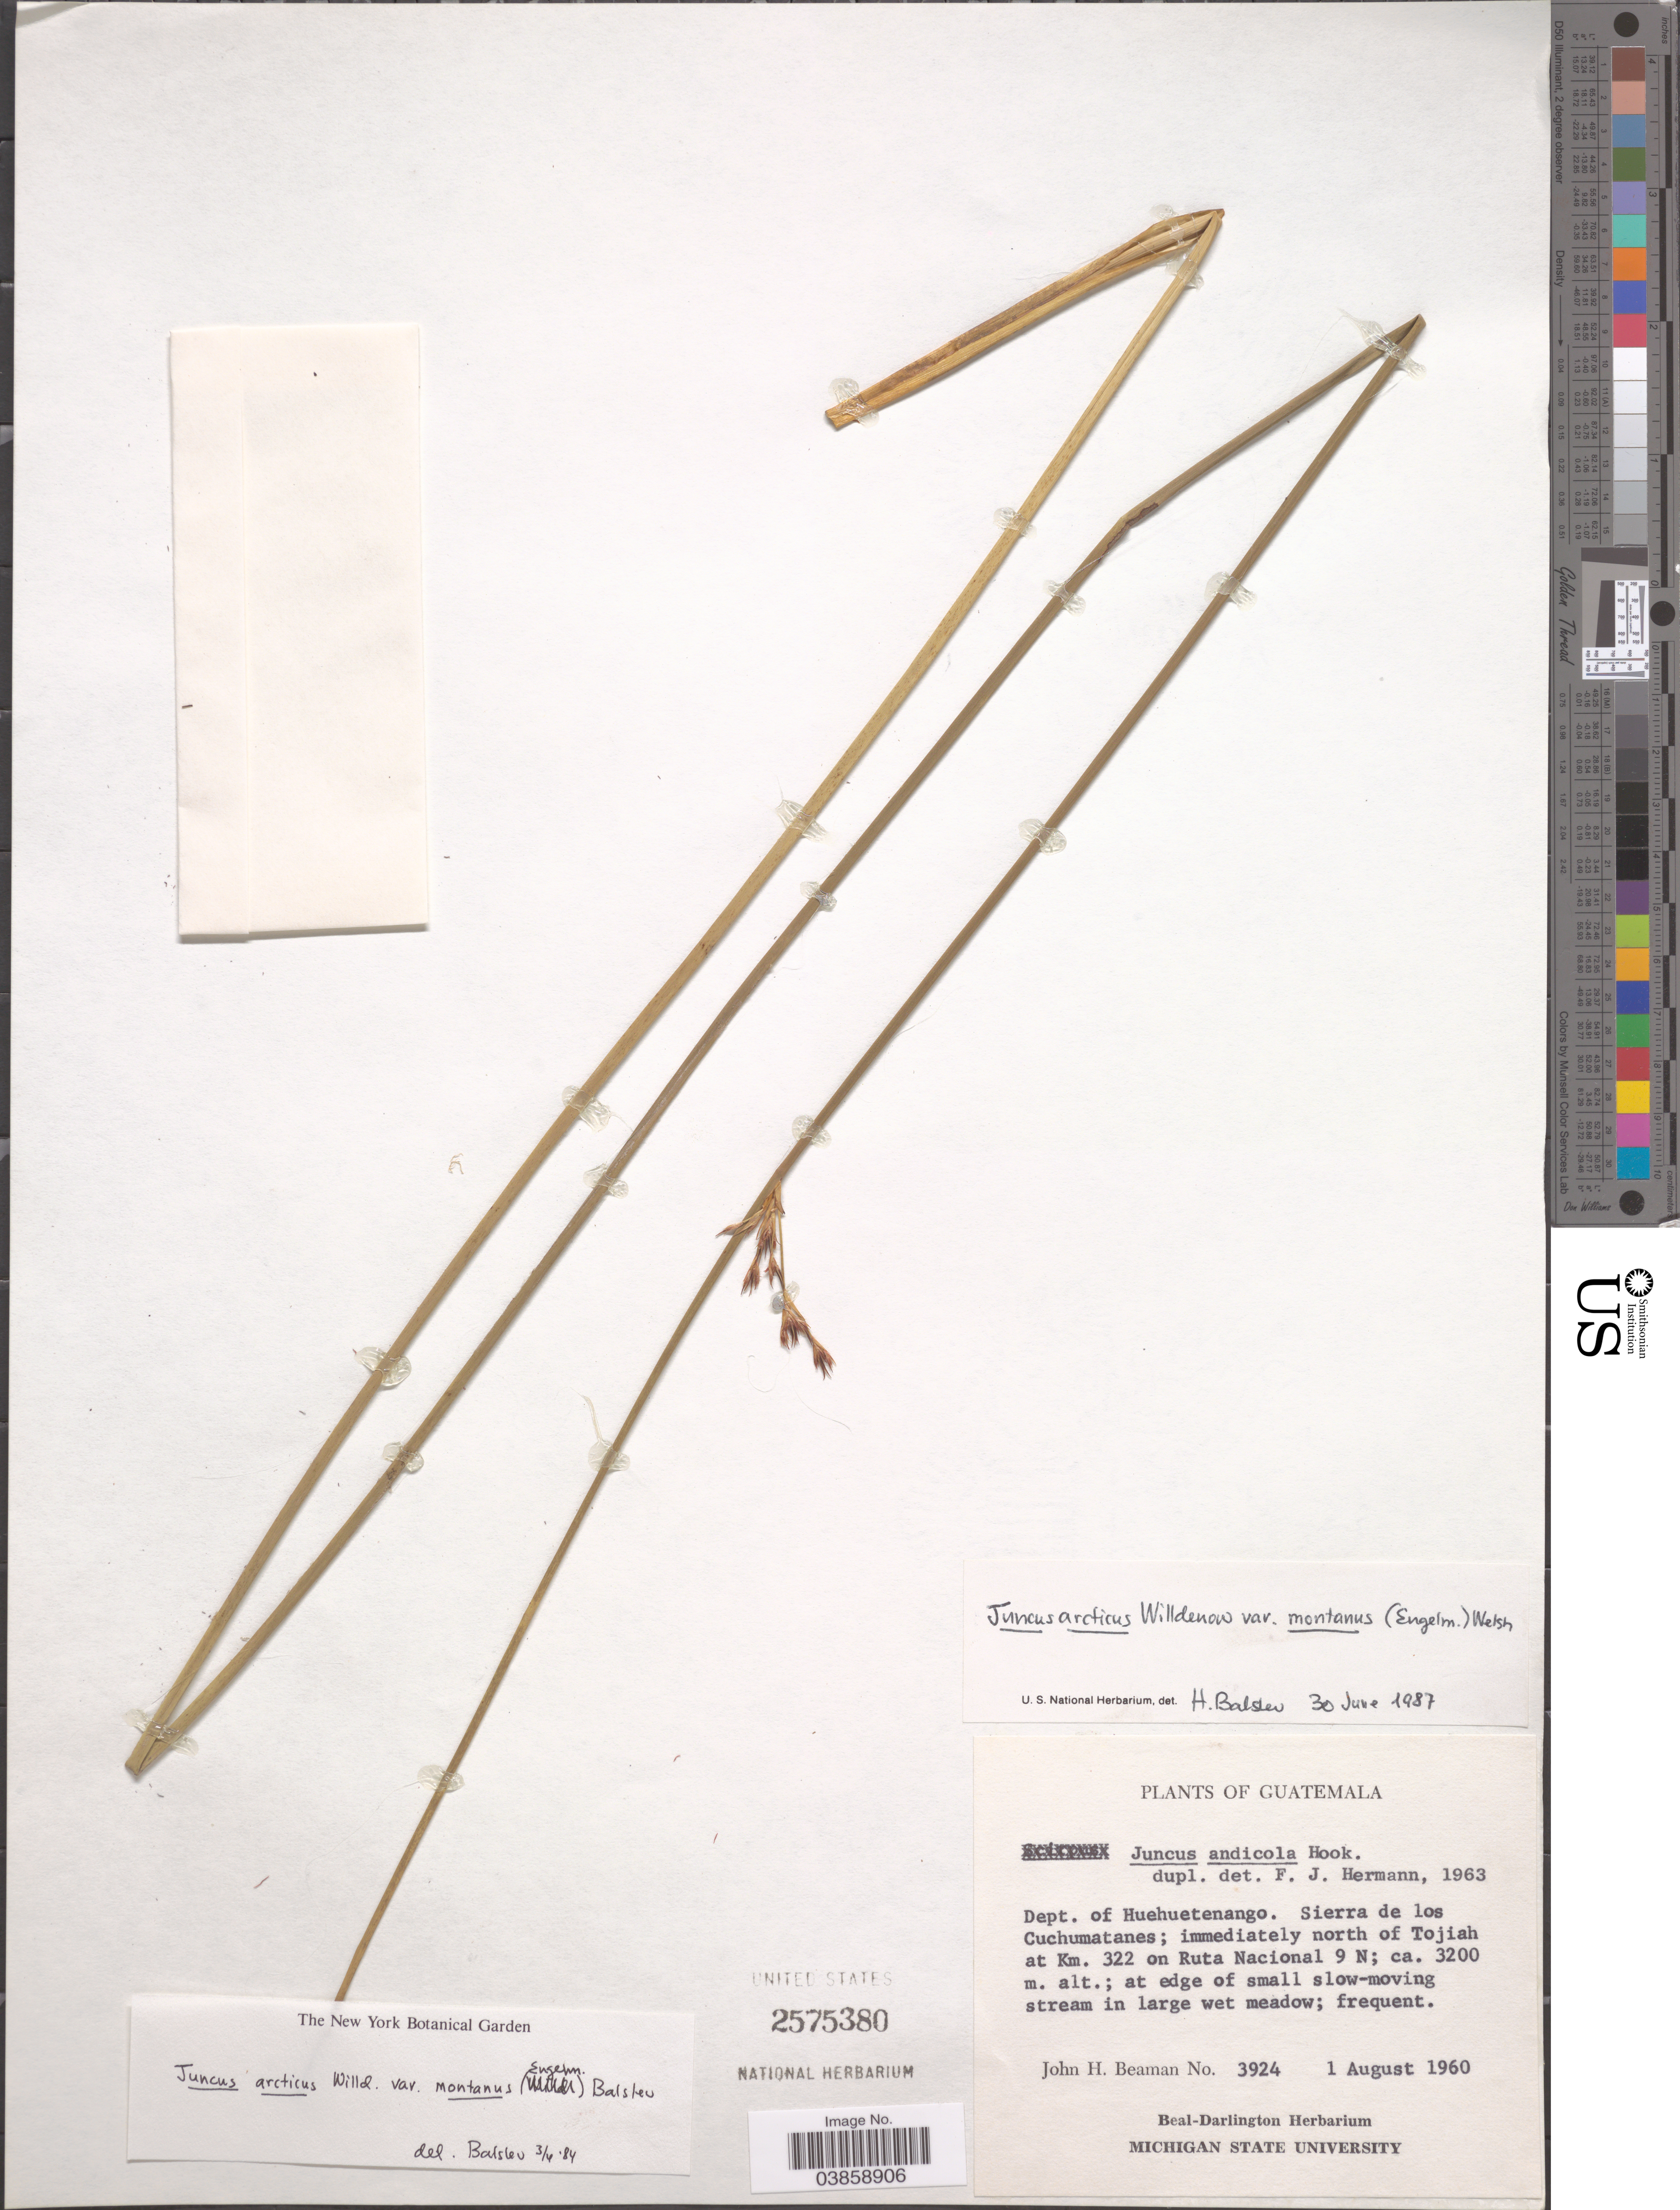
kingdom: Plantae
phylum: Tracheophyta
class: Liliopsida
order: Poales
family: Juncaceae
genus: Juncus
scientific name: Juncus arcticus var. montanus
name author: (Engelm.) S.L. Welsh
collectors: J. H. Beaman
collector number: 3924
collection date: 1960-08-01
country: Guatemala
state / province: Huehuetenango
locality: Dept. of Huehuetenango. Sierra de los Cuchumatanes; immediately north of Tojiah at Km. 322 on Ruta Nacional 9 N.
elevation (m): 3200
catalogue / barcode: US 2575380